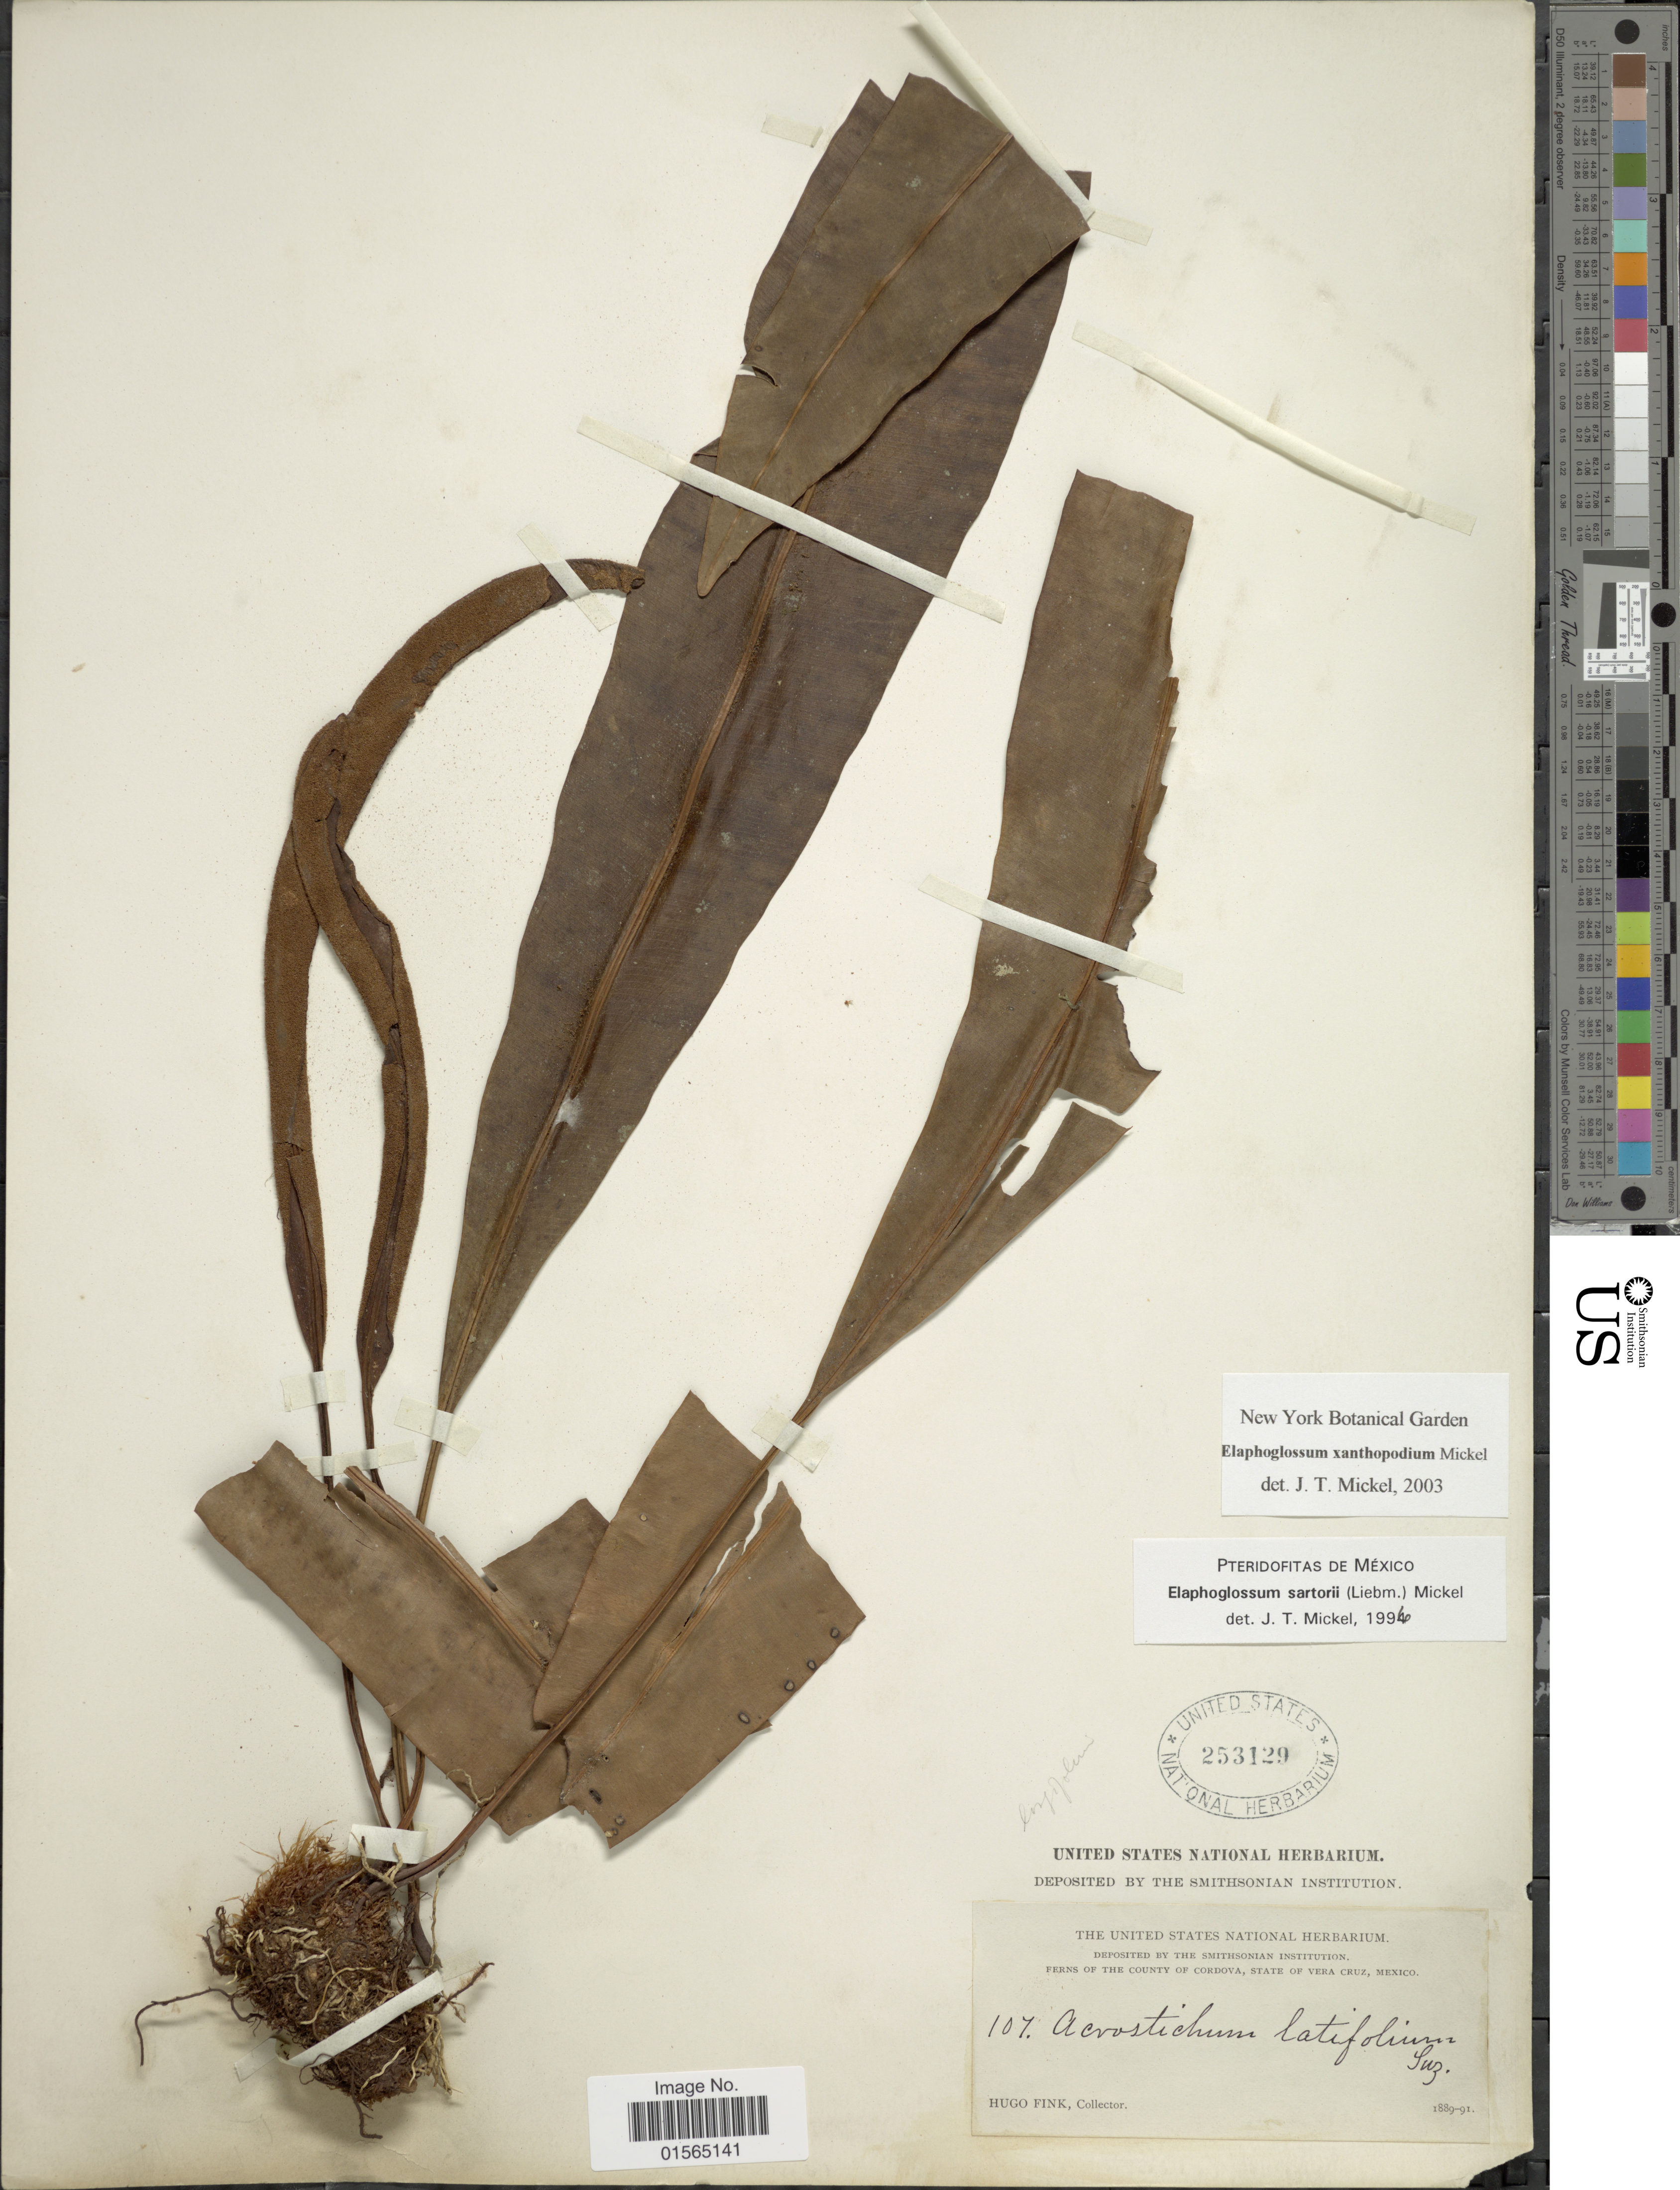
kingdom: Plantae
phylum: Tracheophyta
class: Polypodiopsida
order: Polypodiales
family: Dryopteridaceae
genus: Elaphoglossum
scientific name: Elaphoglossum xanthopodum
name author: Mickel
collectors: H. Fink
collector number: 107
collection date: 1889/1891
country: Mexico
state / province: Veracruz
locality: County of Cordova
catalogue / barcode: US 253129